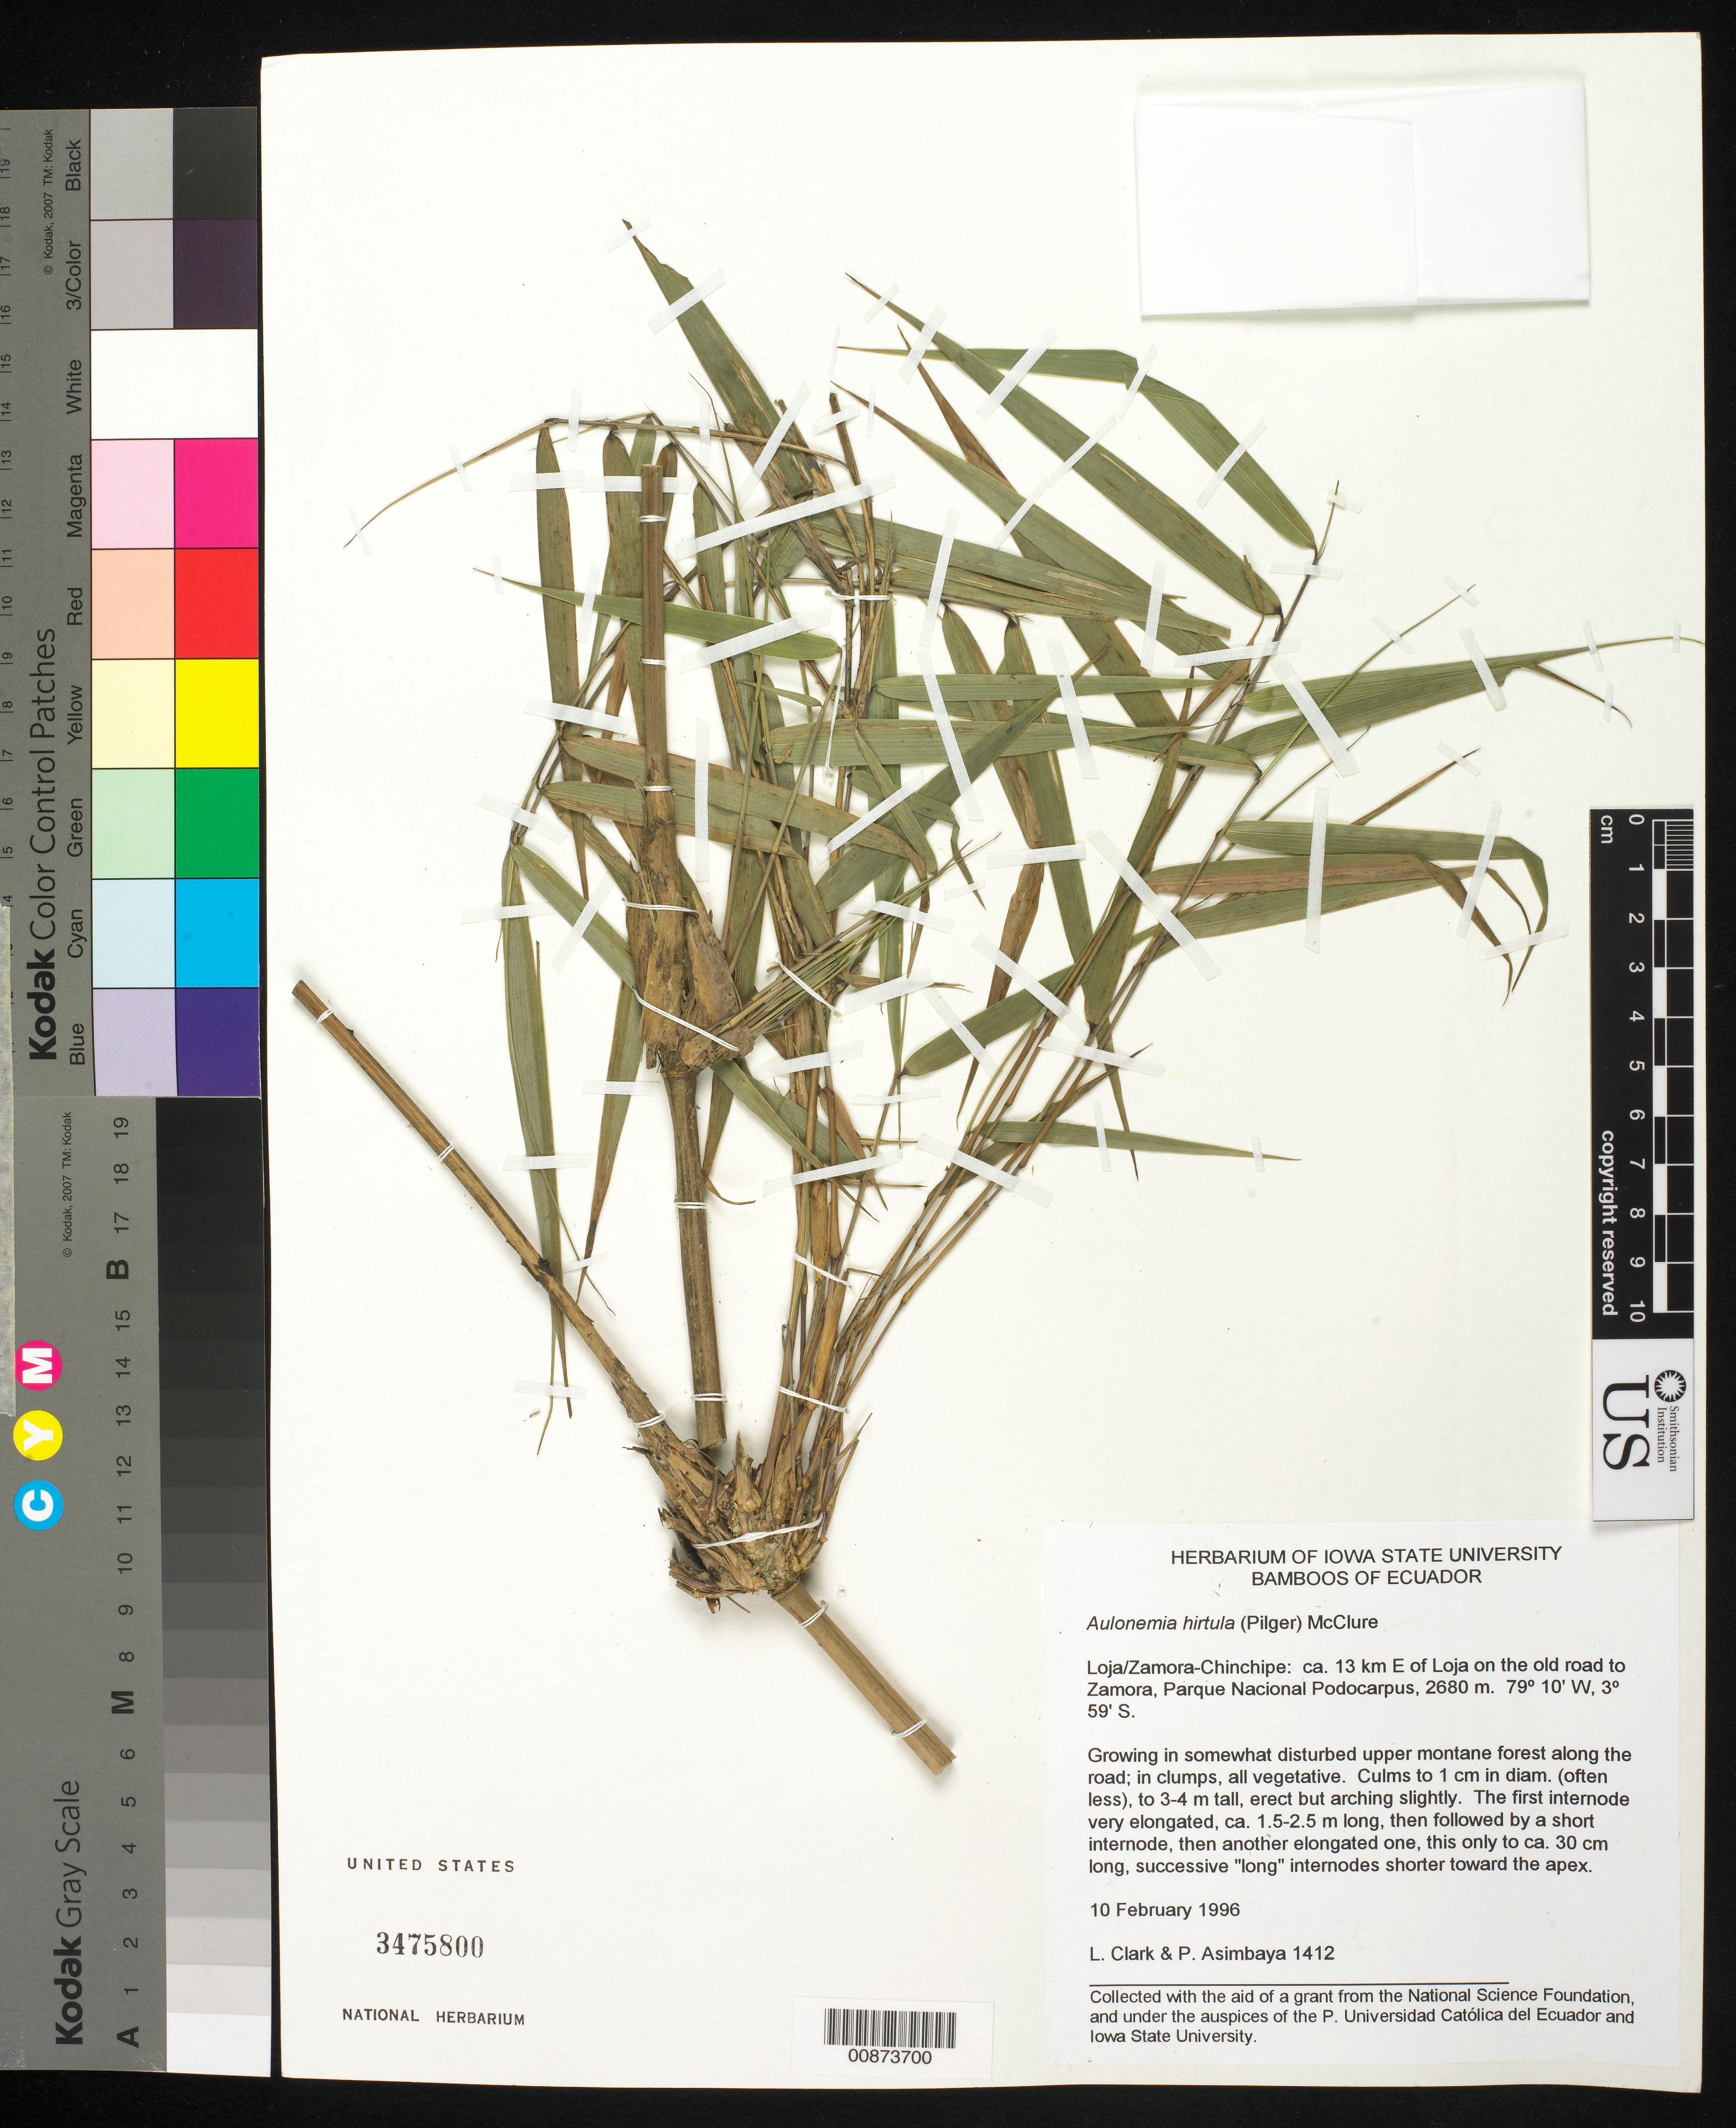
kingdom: Plantae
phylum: Tracheophyta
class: Liliopsida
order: Poales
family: Poaceae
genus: Aulonemia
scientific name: Aulonemia hirtula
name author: (Pilg.) McClure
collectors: L. G. Clark & P. Asimbaya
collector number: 1412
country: Ecuador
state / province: Loja / Zamora-Chinchipe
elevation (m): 2680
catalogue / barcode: US 3475800